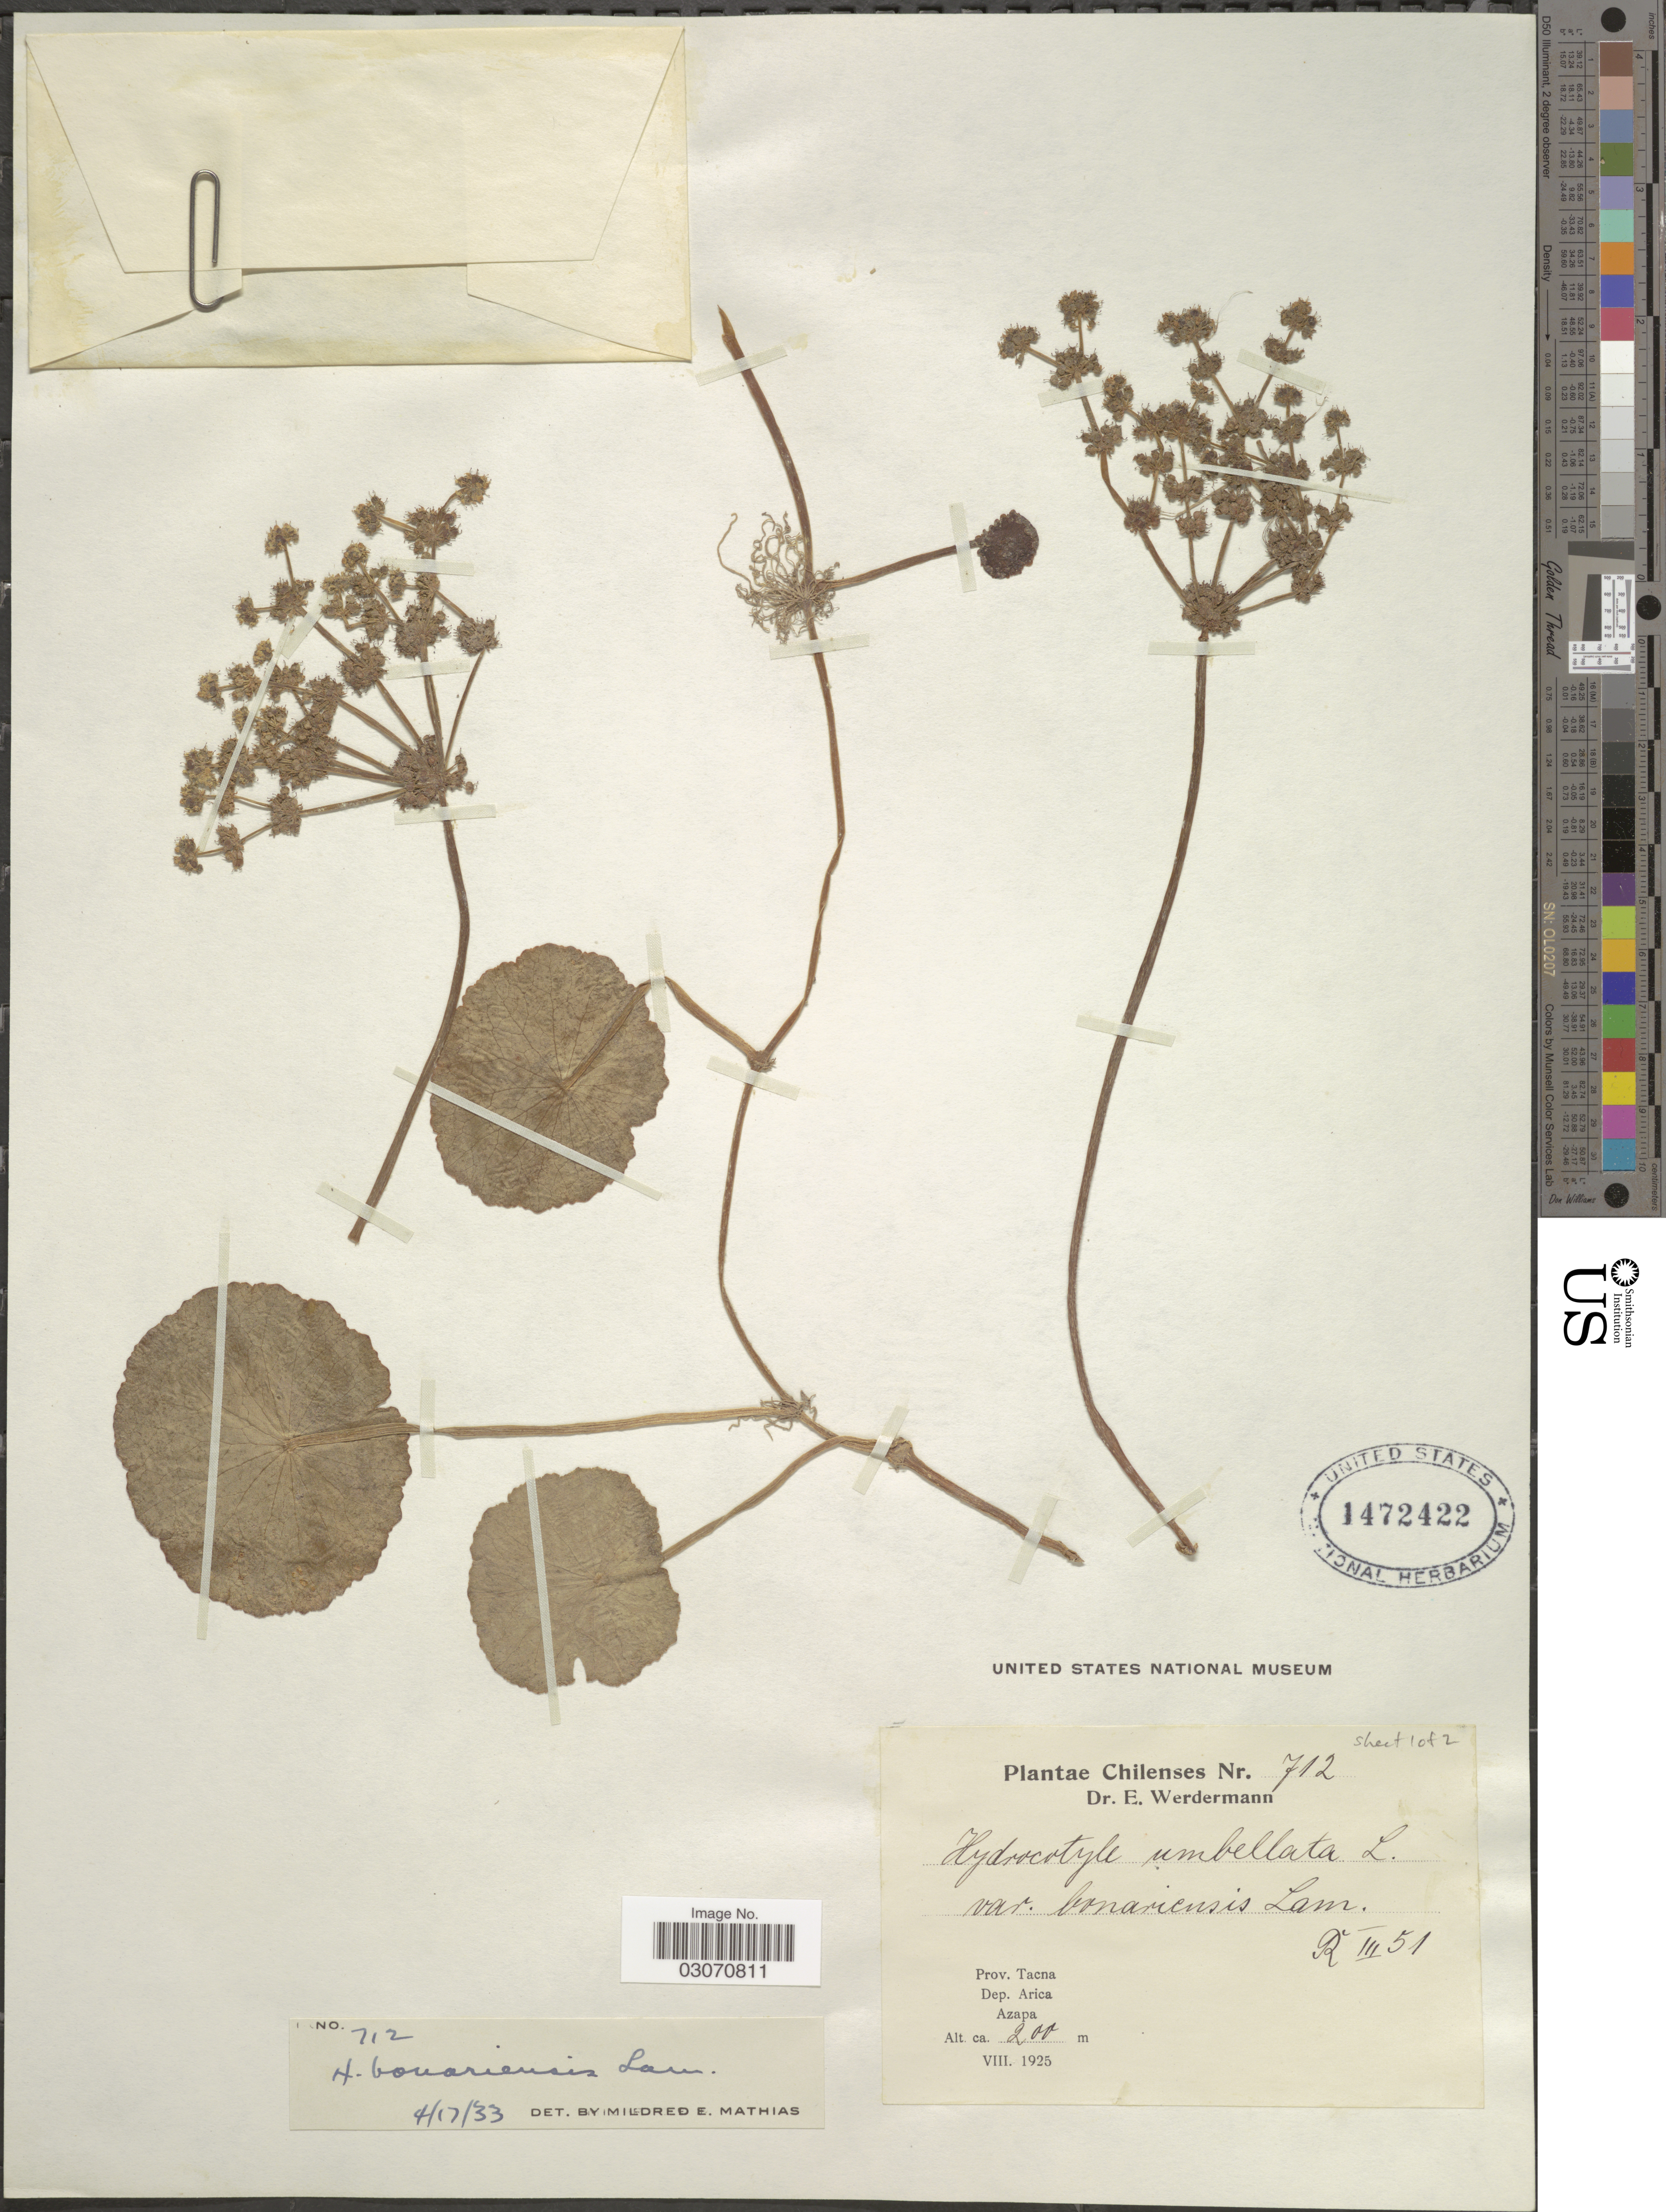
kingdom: Plantae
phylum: Tracheophyta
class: Magnoliopsida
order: Apiales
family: Araliaceae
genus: Hydrocotyle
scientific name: Hydrocotyle bonariensis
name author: Lam.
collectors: E. Werdermann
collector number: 712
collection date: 1925-08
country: Chile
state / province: Arica y Parinacota (XV)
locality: Prov. Tacna, Dep. Arica.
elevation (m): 200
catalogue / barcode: US 1472422